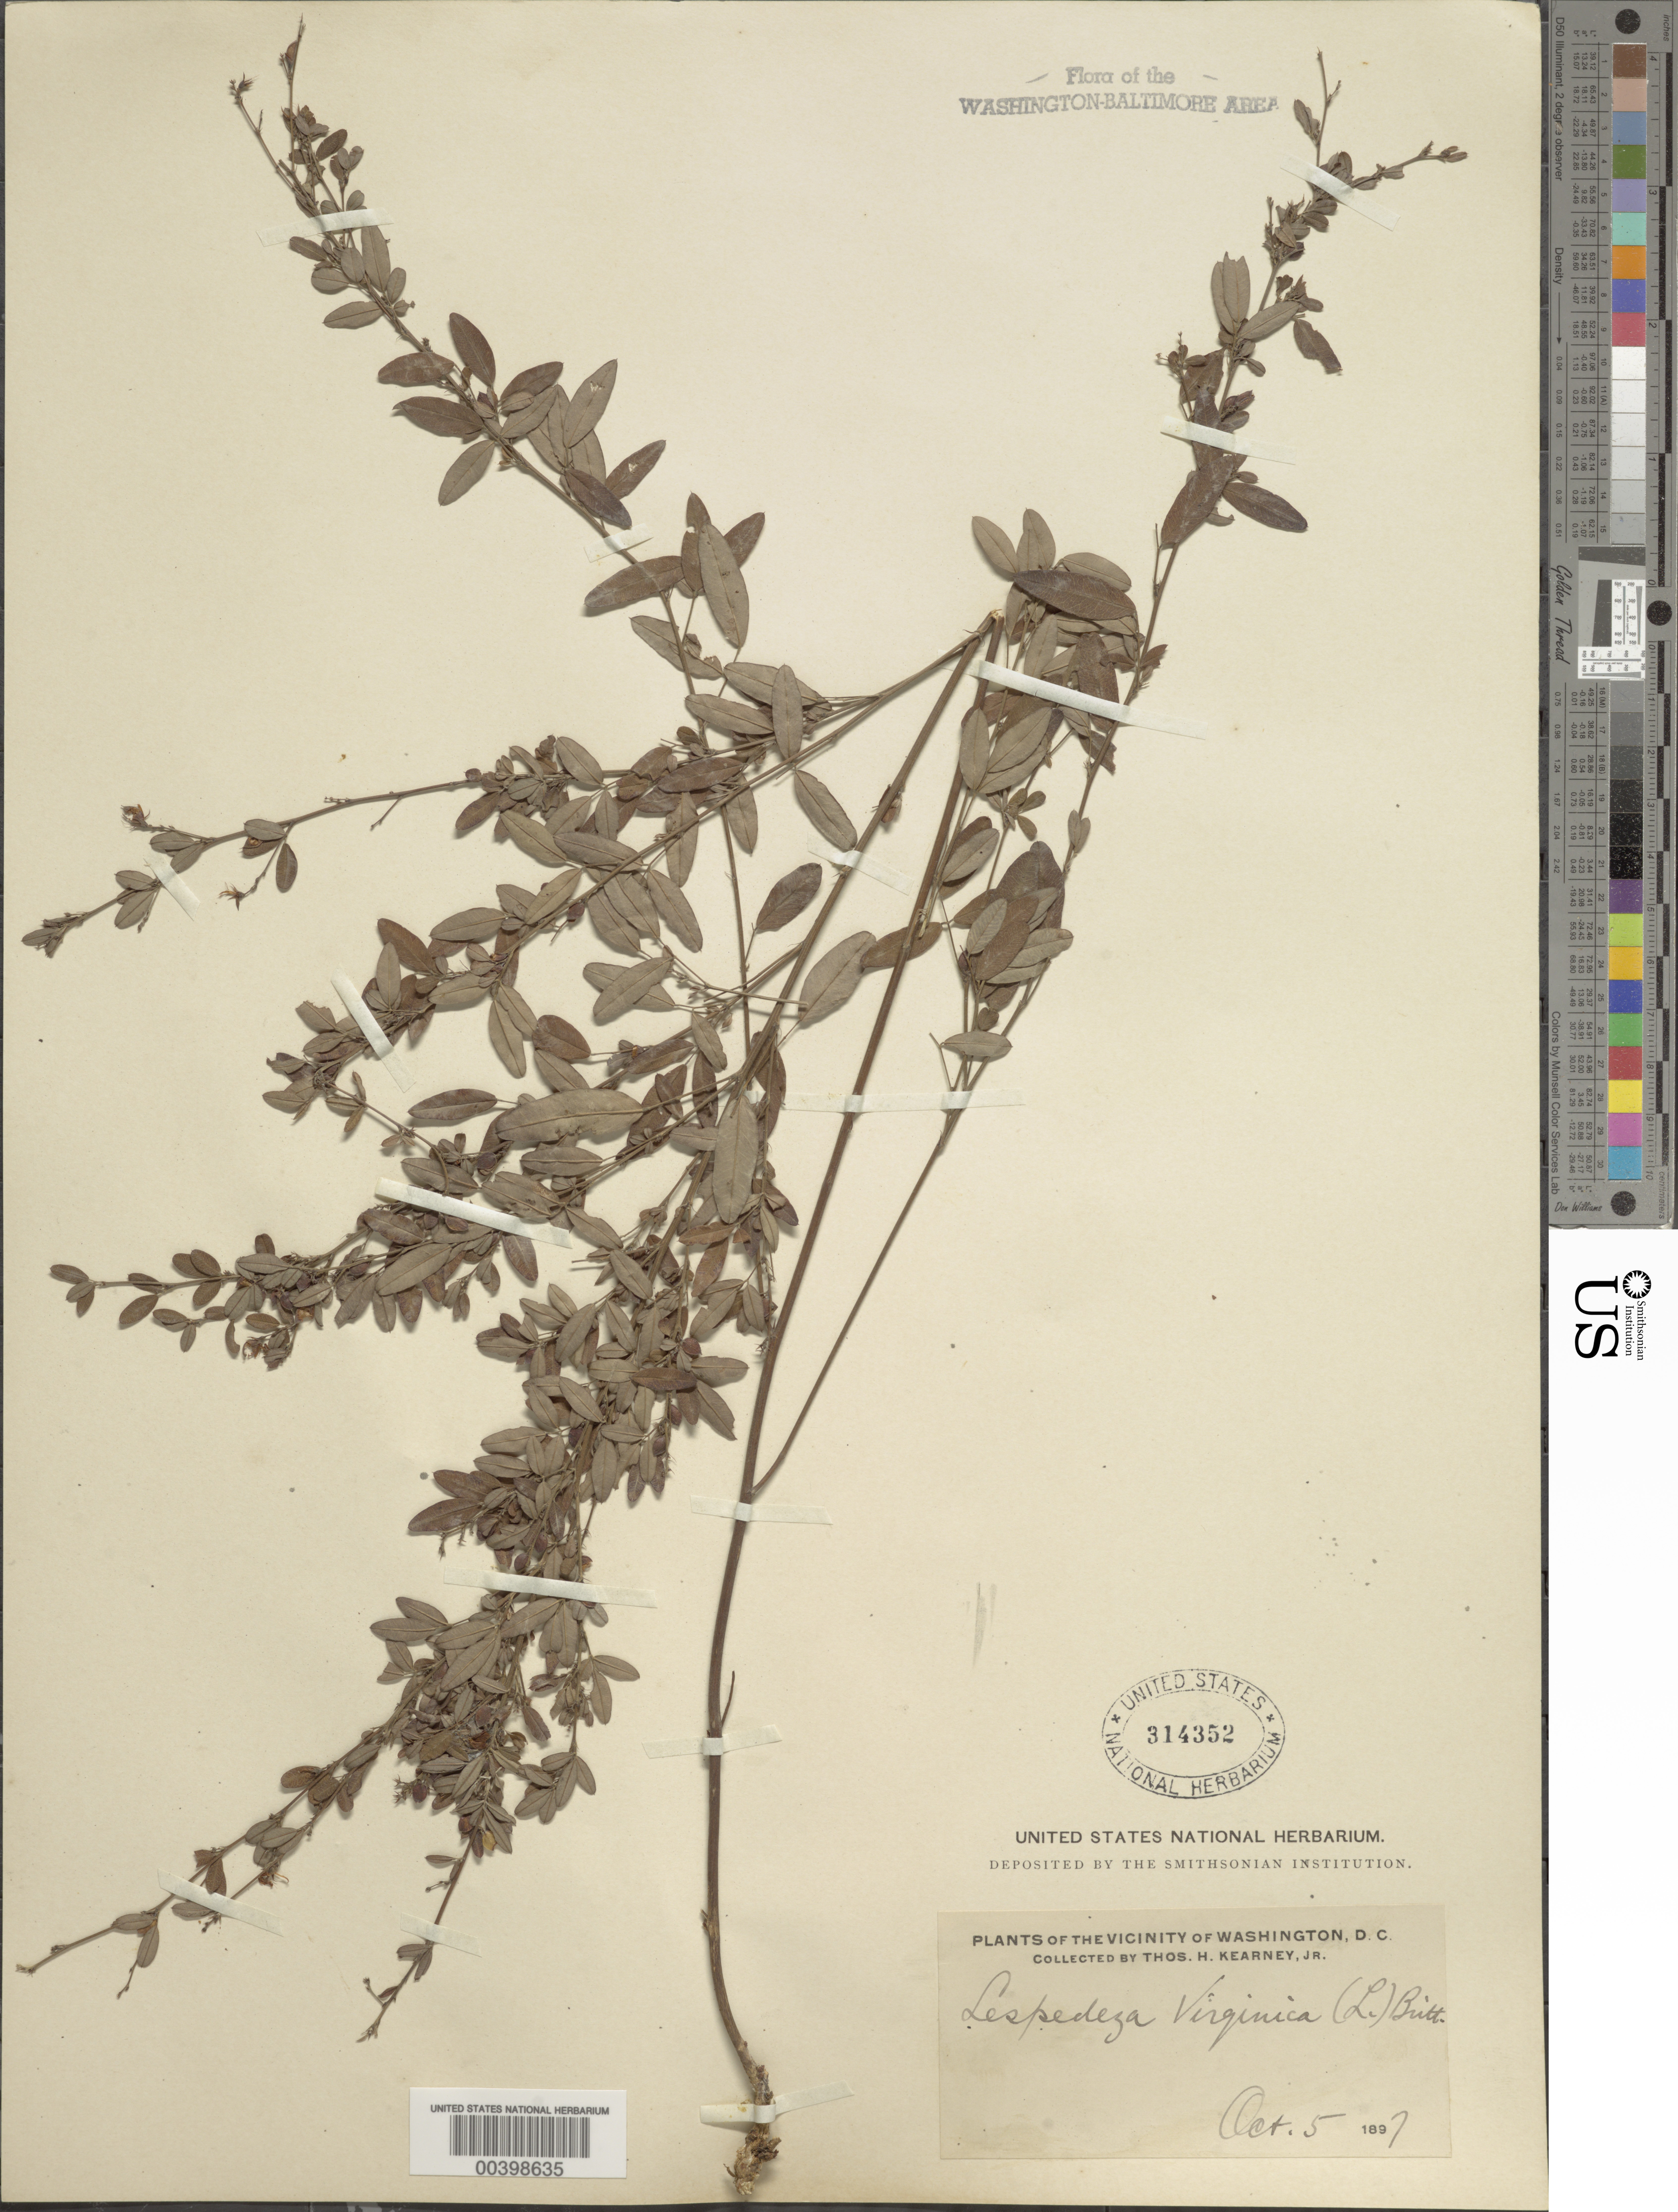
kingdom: Plantae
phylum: Tracheophyta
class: Magnoliopsida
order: Fabales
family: Fabaceae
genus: Lespedeza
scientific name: Lespedeza virginica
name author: (L.) Britton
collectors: T. H. Kearney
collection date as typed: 05 Oct 1897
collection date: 1897-10-05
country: United States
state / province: District of Columbia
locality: Washington DC area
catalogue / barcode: US 314352